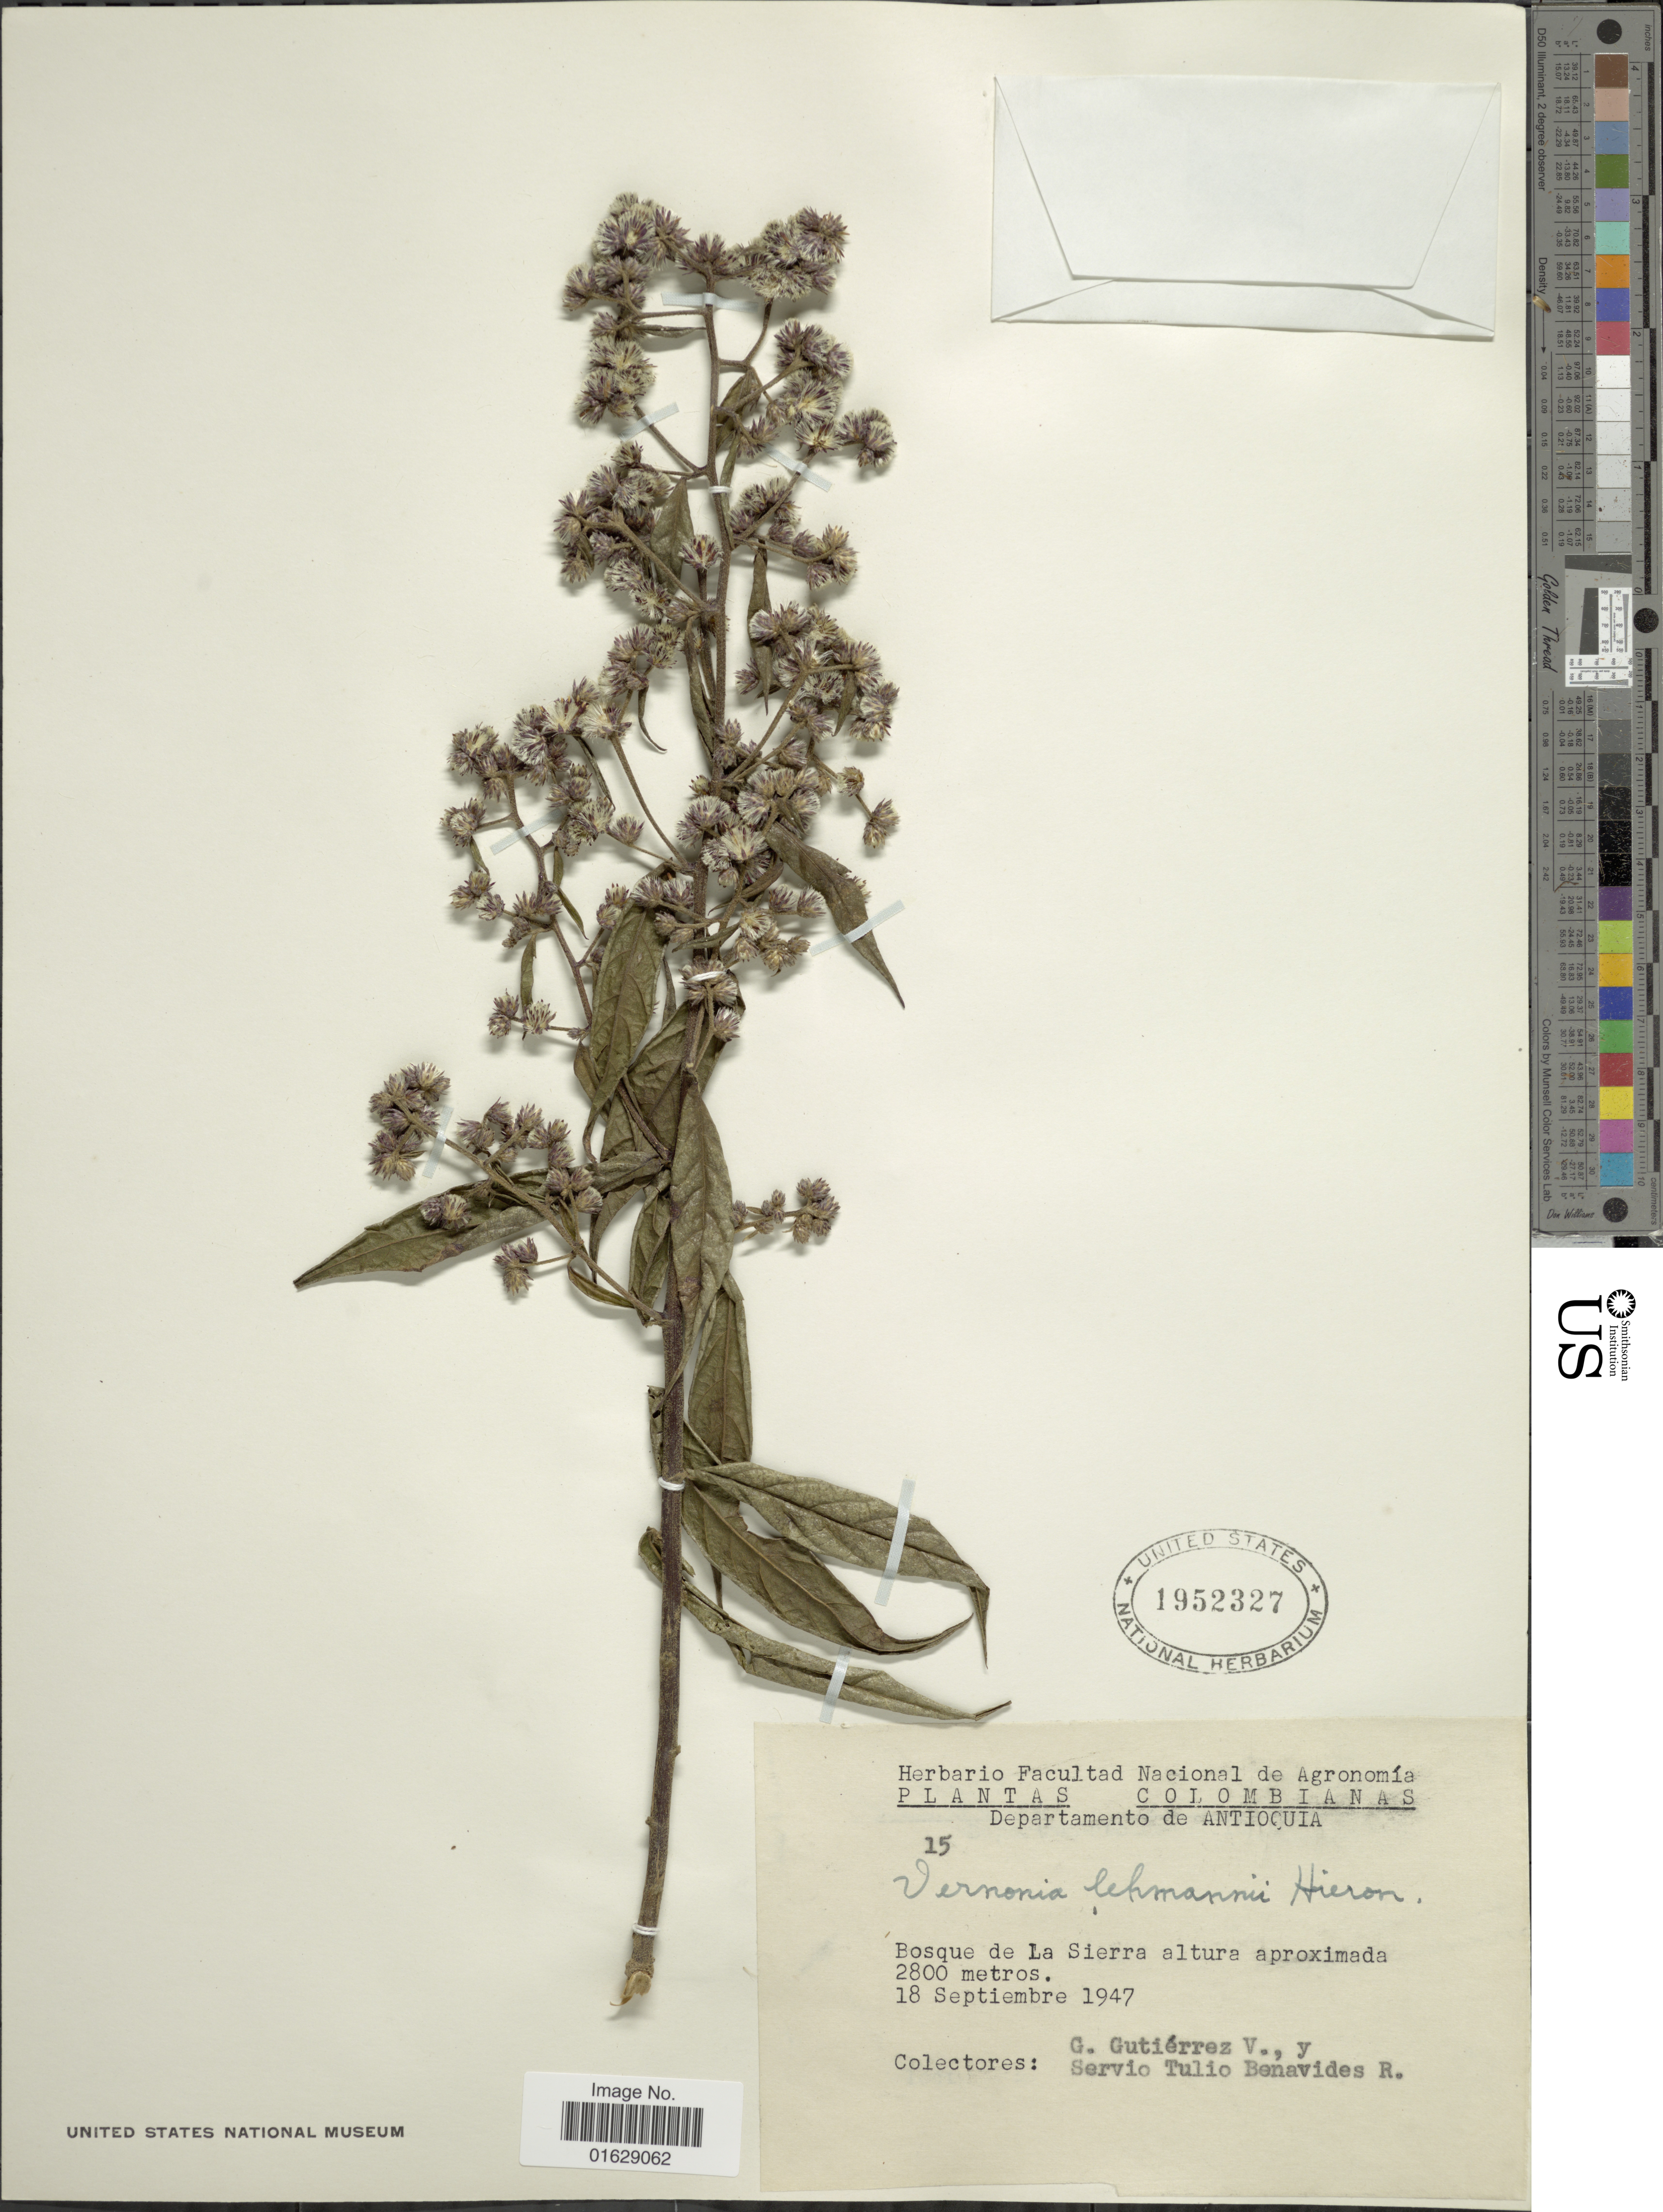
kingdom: Plantae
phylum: Tracheophyta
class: Magnoliopsida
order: Asterales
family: Asteraceae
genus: Lepidaploa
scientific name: Lepidaploa lehmannii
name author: (Hieron.) H. Rob.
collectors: G. Gutiérrez V. & S. Benavides R.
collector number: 15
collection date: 1947-09-18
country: Colombia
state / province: Antioquia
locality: Colombianas. Departamento de Antioquia. Bosque de La Sierra.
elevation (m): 2800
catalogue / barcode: US 1952327